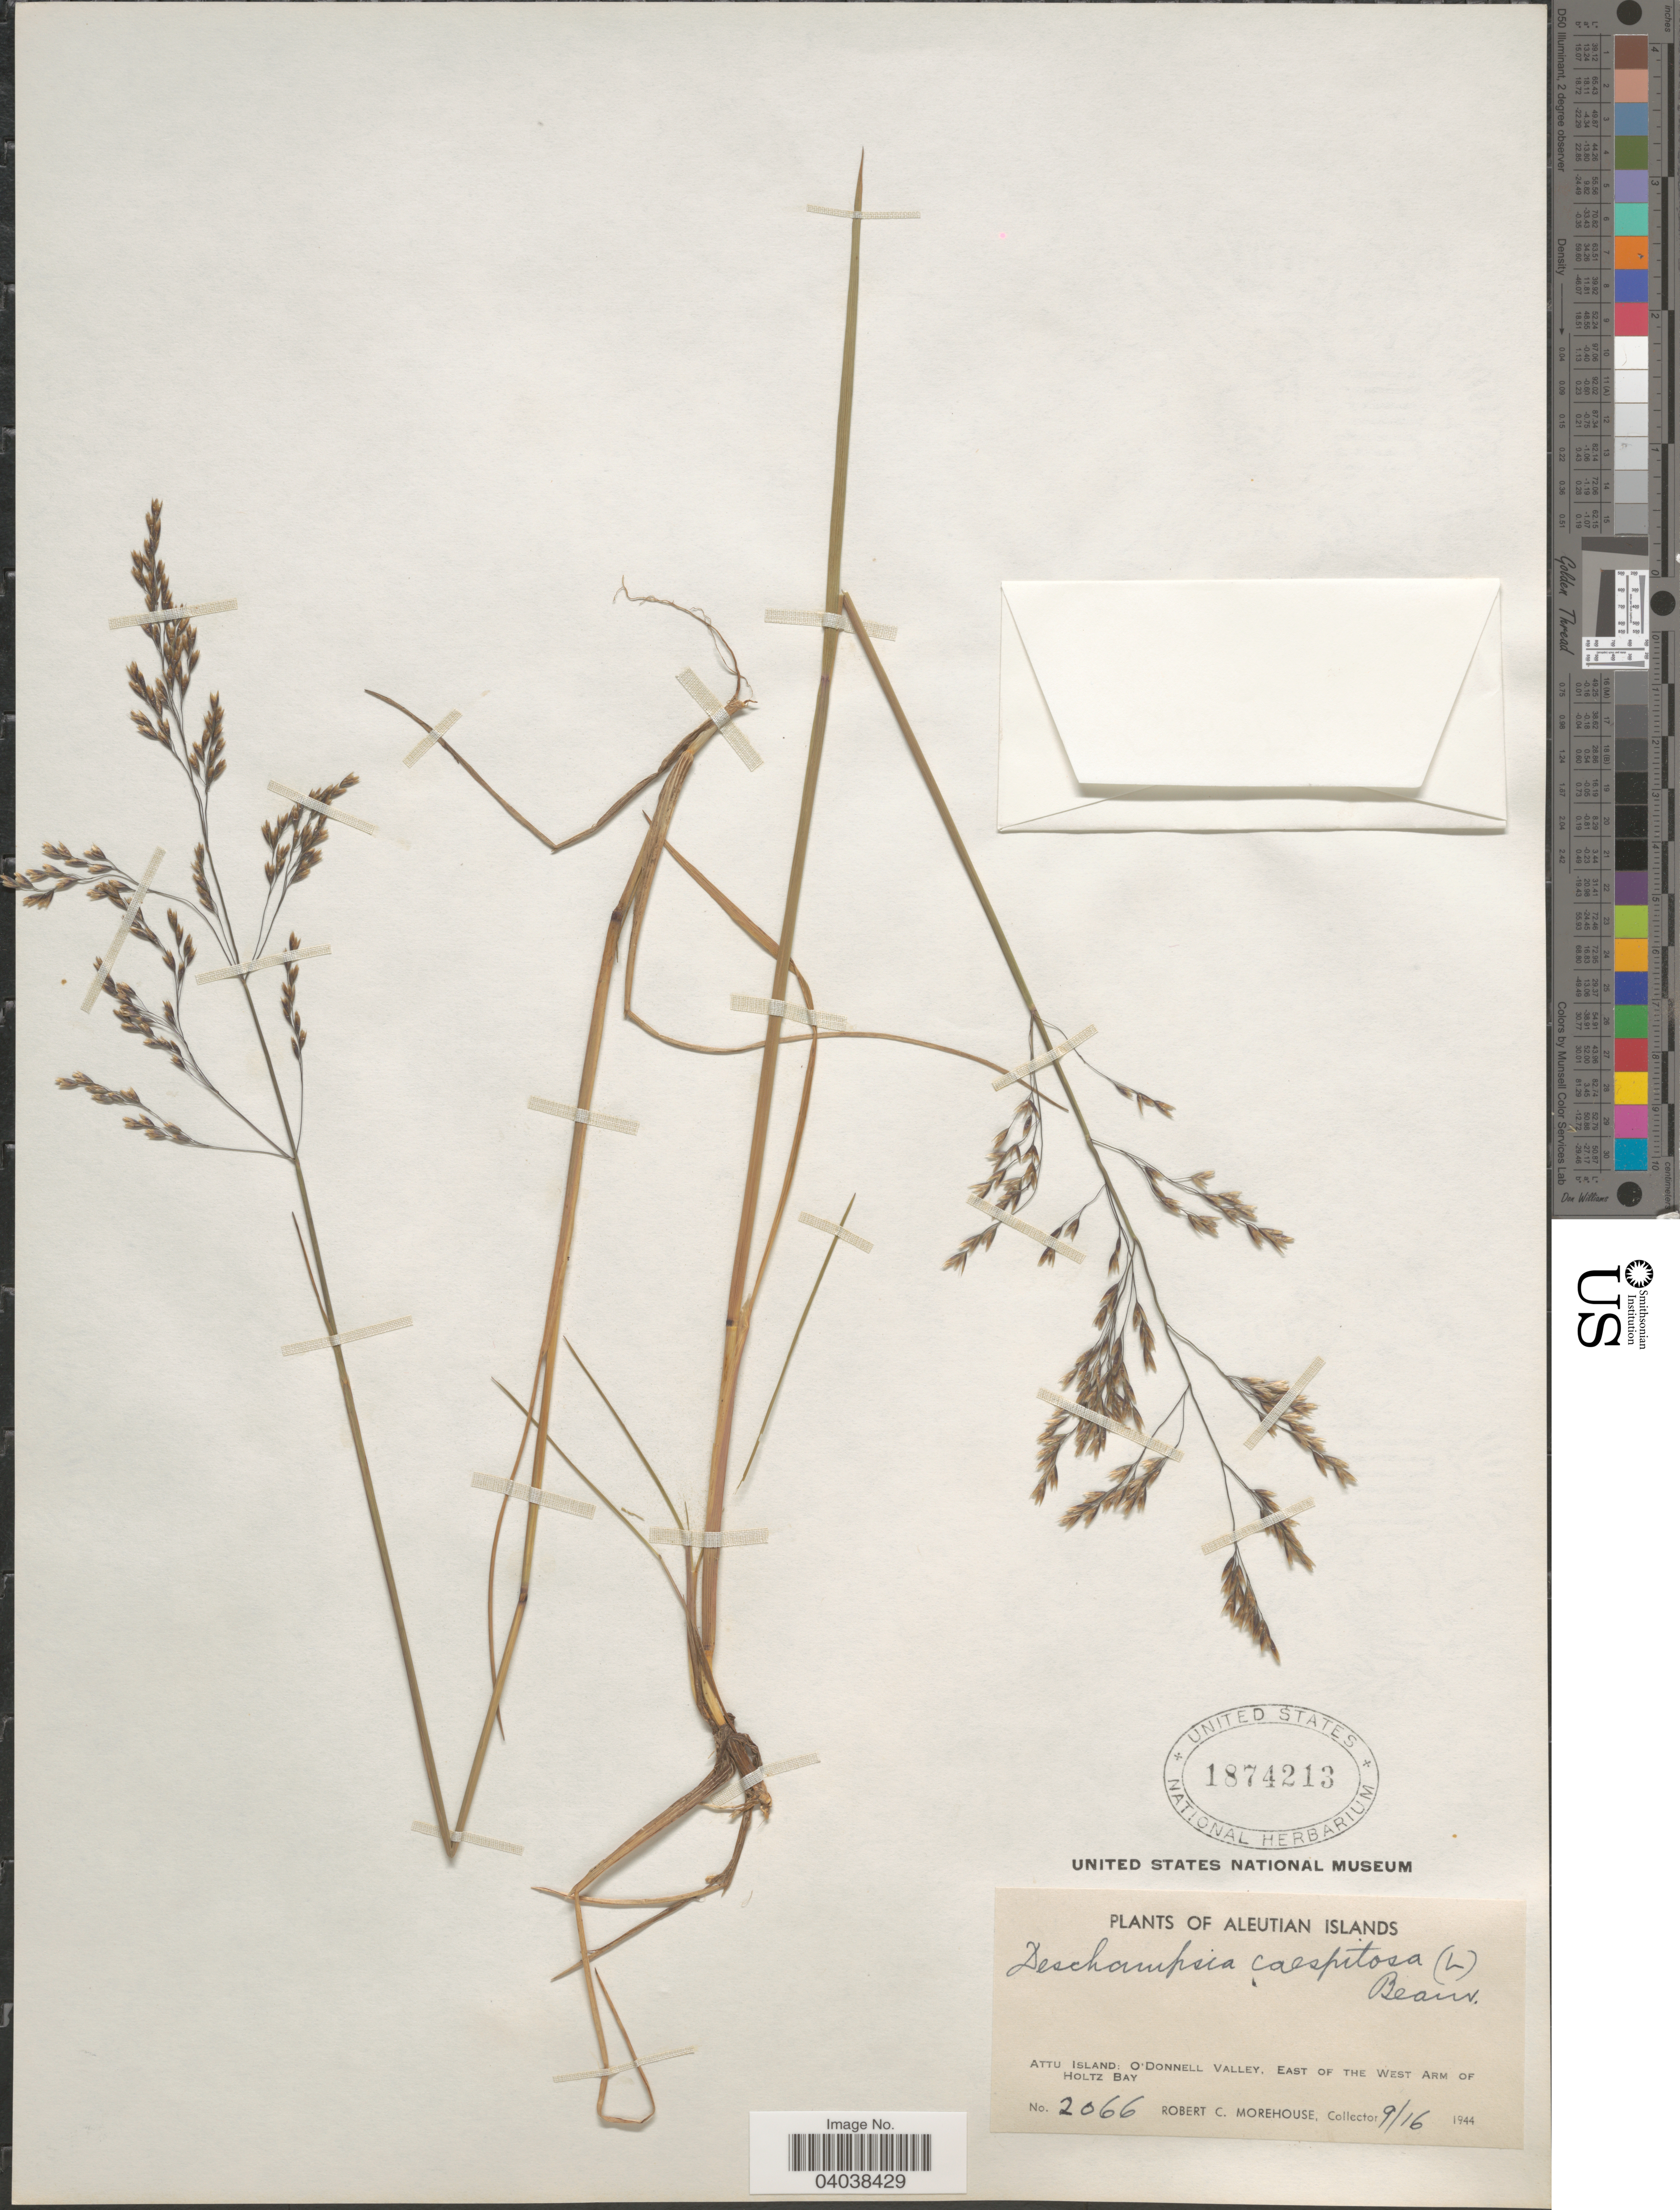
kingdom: Plantae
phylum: Tracheophyta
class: Liliopsida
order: Poales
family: Poaceae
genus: Deschampsia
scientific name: Deschampsia cespitosa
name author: (L.) P. Beauv.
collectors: R. Morehouse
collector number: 2066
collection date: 1944-09-16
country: United States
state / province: Alaska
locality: Aleutian Islands. Attu Island: O'Donnell Valley, East of the West Arm of Holtz Bay.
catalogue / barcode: US 1874213